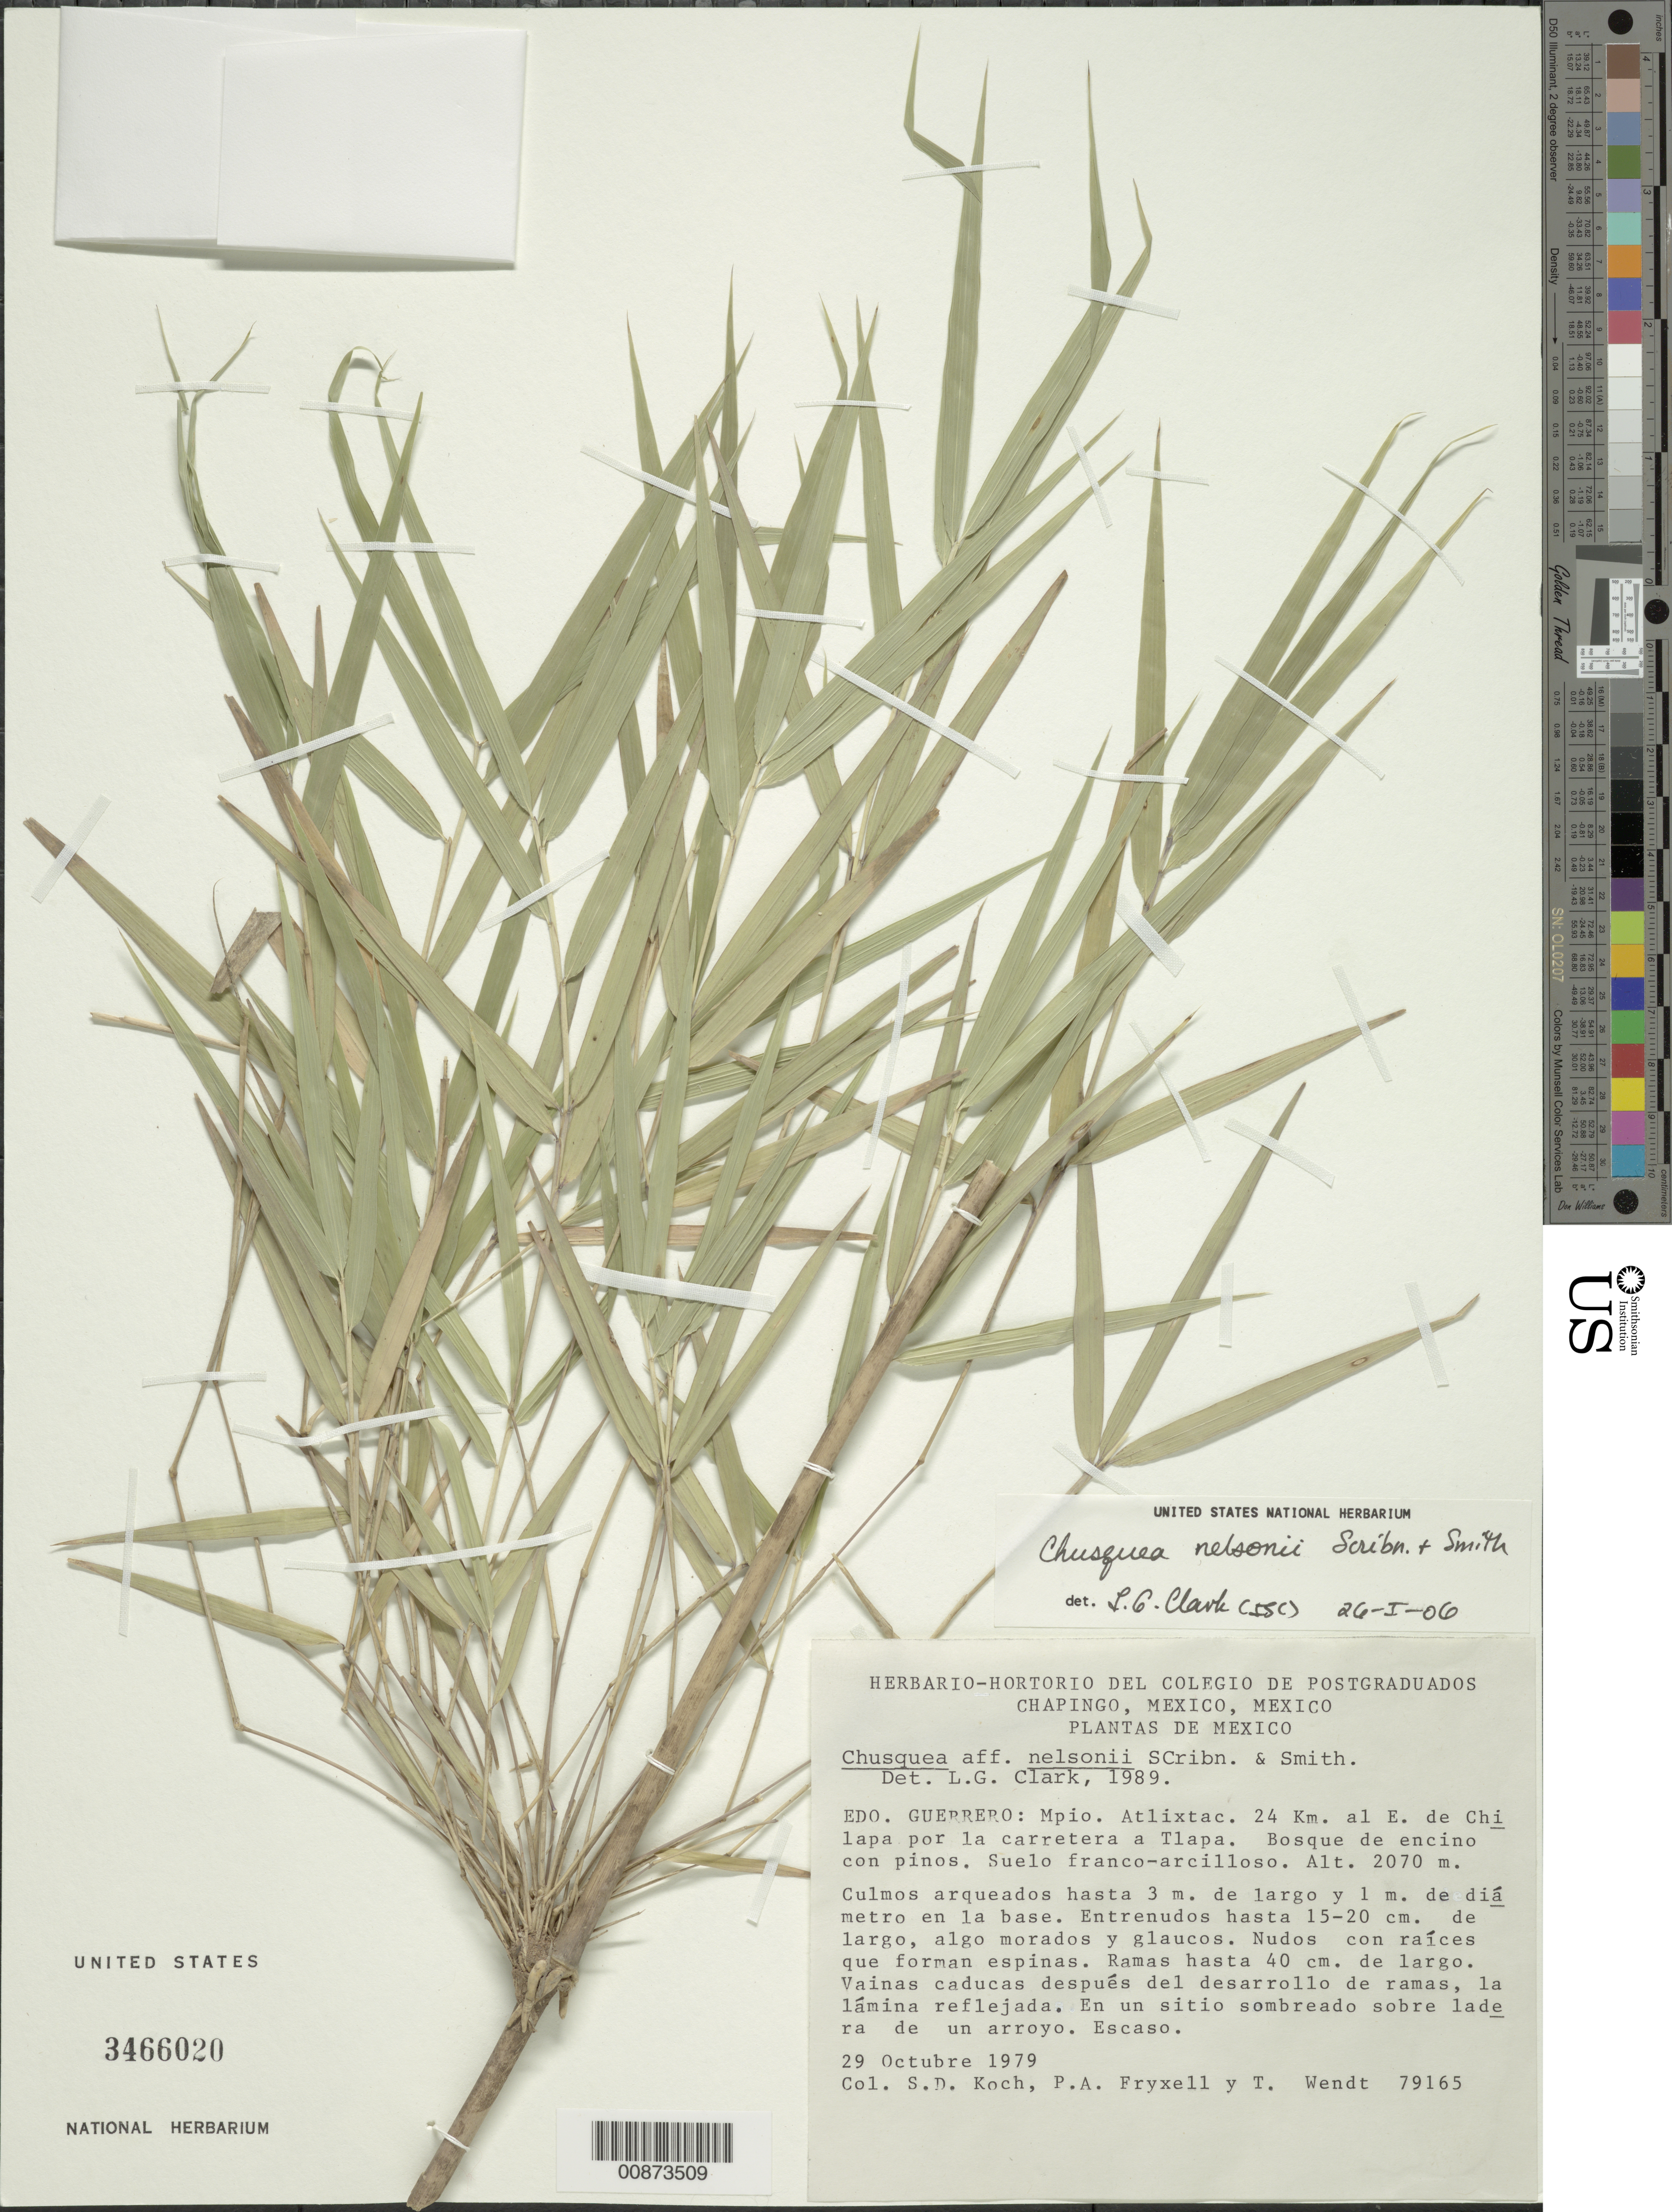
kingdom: Plantae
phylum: Tracheophyta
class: Liliopsida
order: Poales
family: Poaceae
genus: Chusquea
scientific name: Chusquea nelsonii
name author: Scribn. & J.G. Sm.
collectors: S. D. Koch et al.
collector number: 79165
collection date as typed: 29 Oct 1979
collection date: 1979-10-29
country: Mexico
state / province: Guerrero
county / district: Atlixtac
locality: E of Chilapa por la carretera a Tlapa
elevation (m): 2070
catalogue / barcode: US 3466020